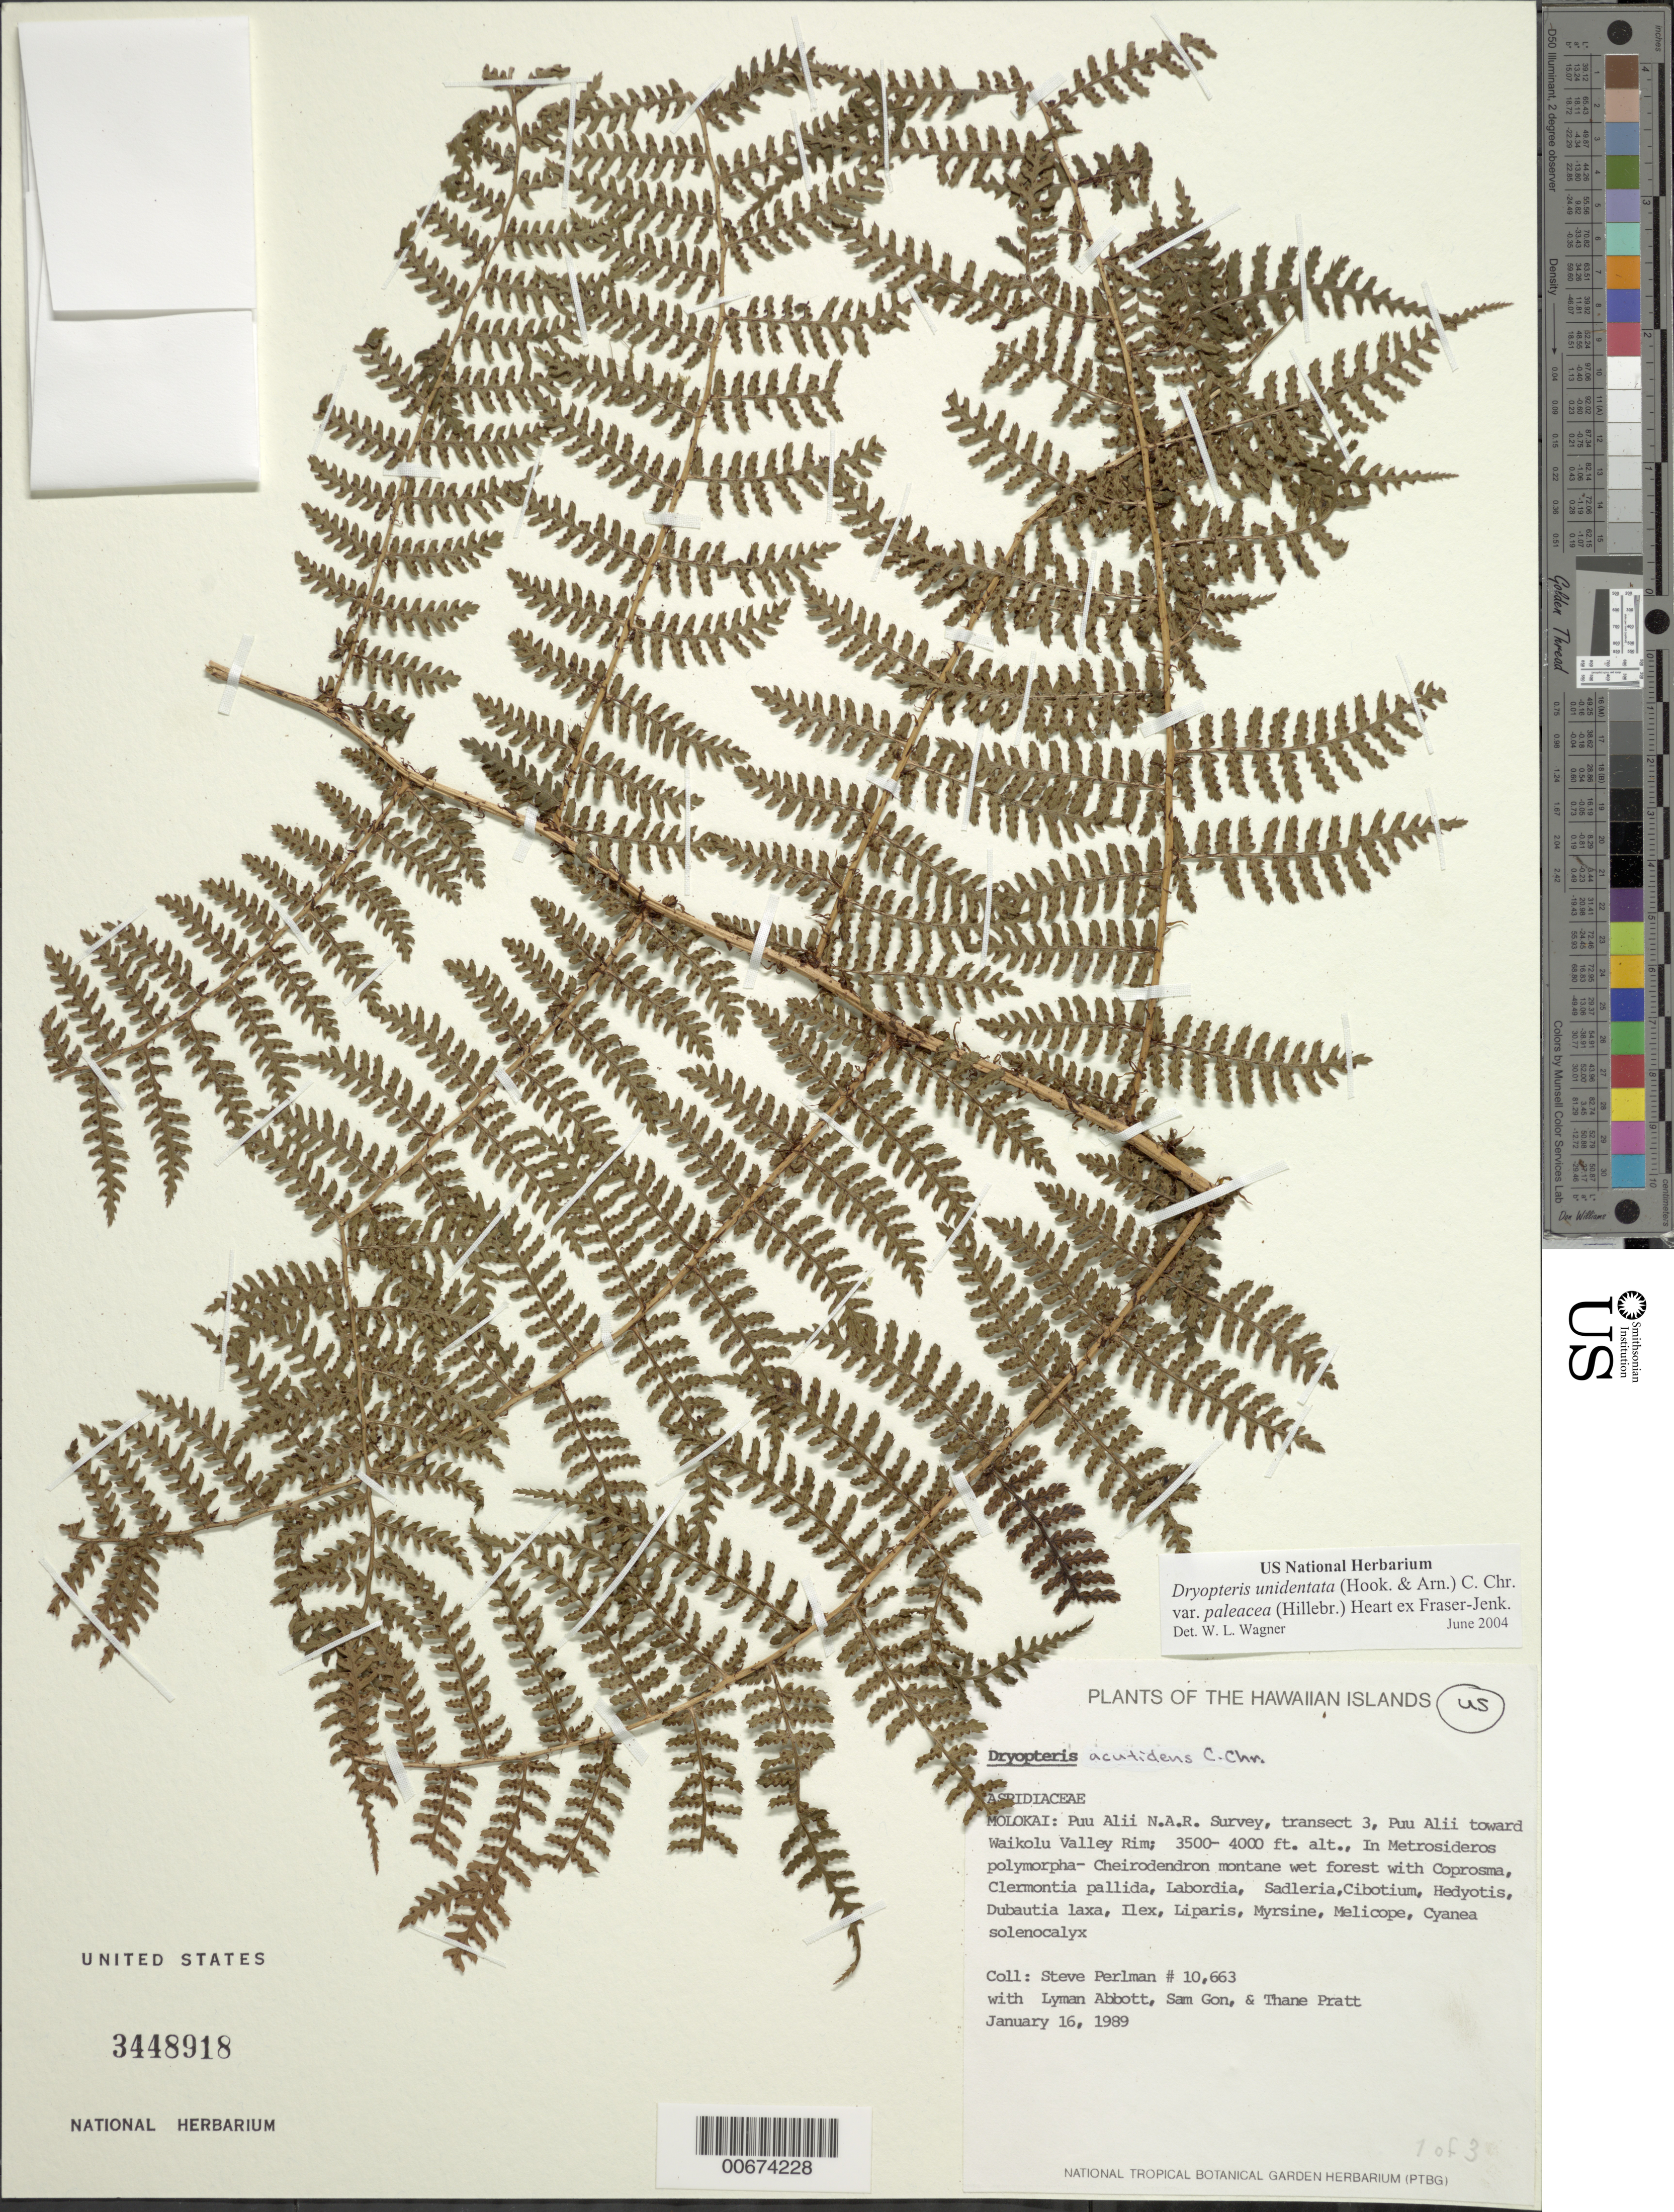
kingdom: Plantae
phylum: Tracheophyta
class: Polypodiopsida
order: Polypodiales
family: Dryopteridaceae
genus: Dryopteris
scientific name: Dryopteris unidentata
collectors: S. P. Perlman, L. Abbott, S. Gon & T. Pratt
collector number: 10663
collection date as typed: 16 Jan 1989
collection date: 1989-01-16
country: United States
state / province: Hawaii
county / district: Maui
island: Moloka'i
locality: Puu Alii N.A.R. Survey, transect 3, Puu Alii toward Waikolu Valley Rim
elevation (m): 1066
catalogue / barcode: US 3448918